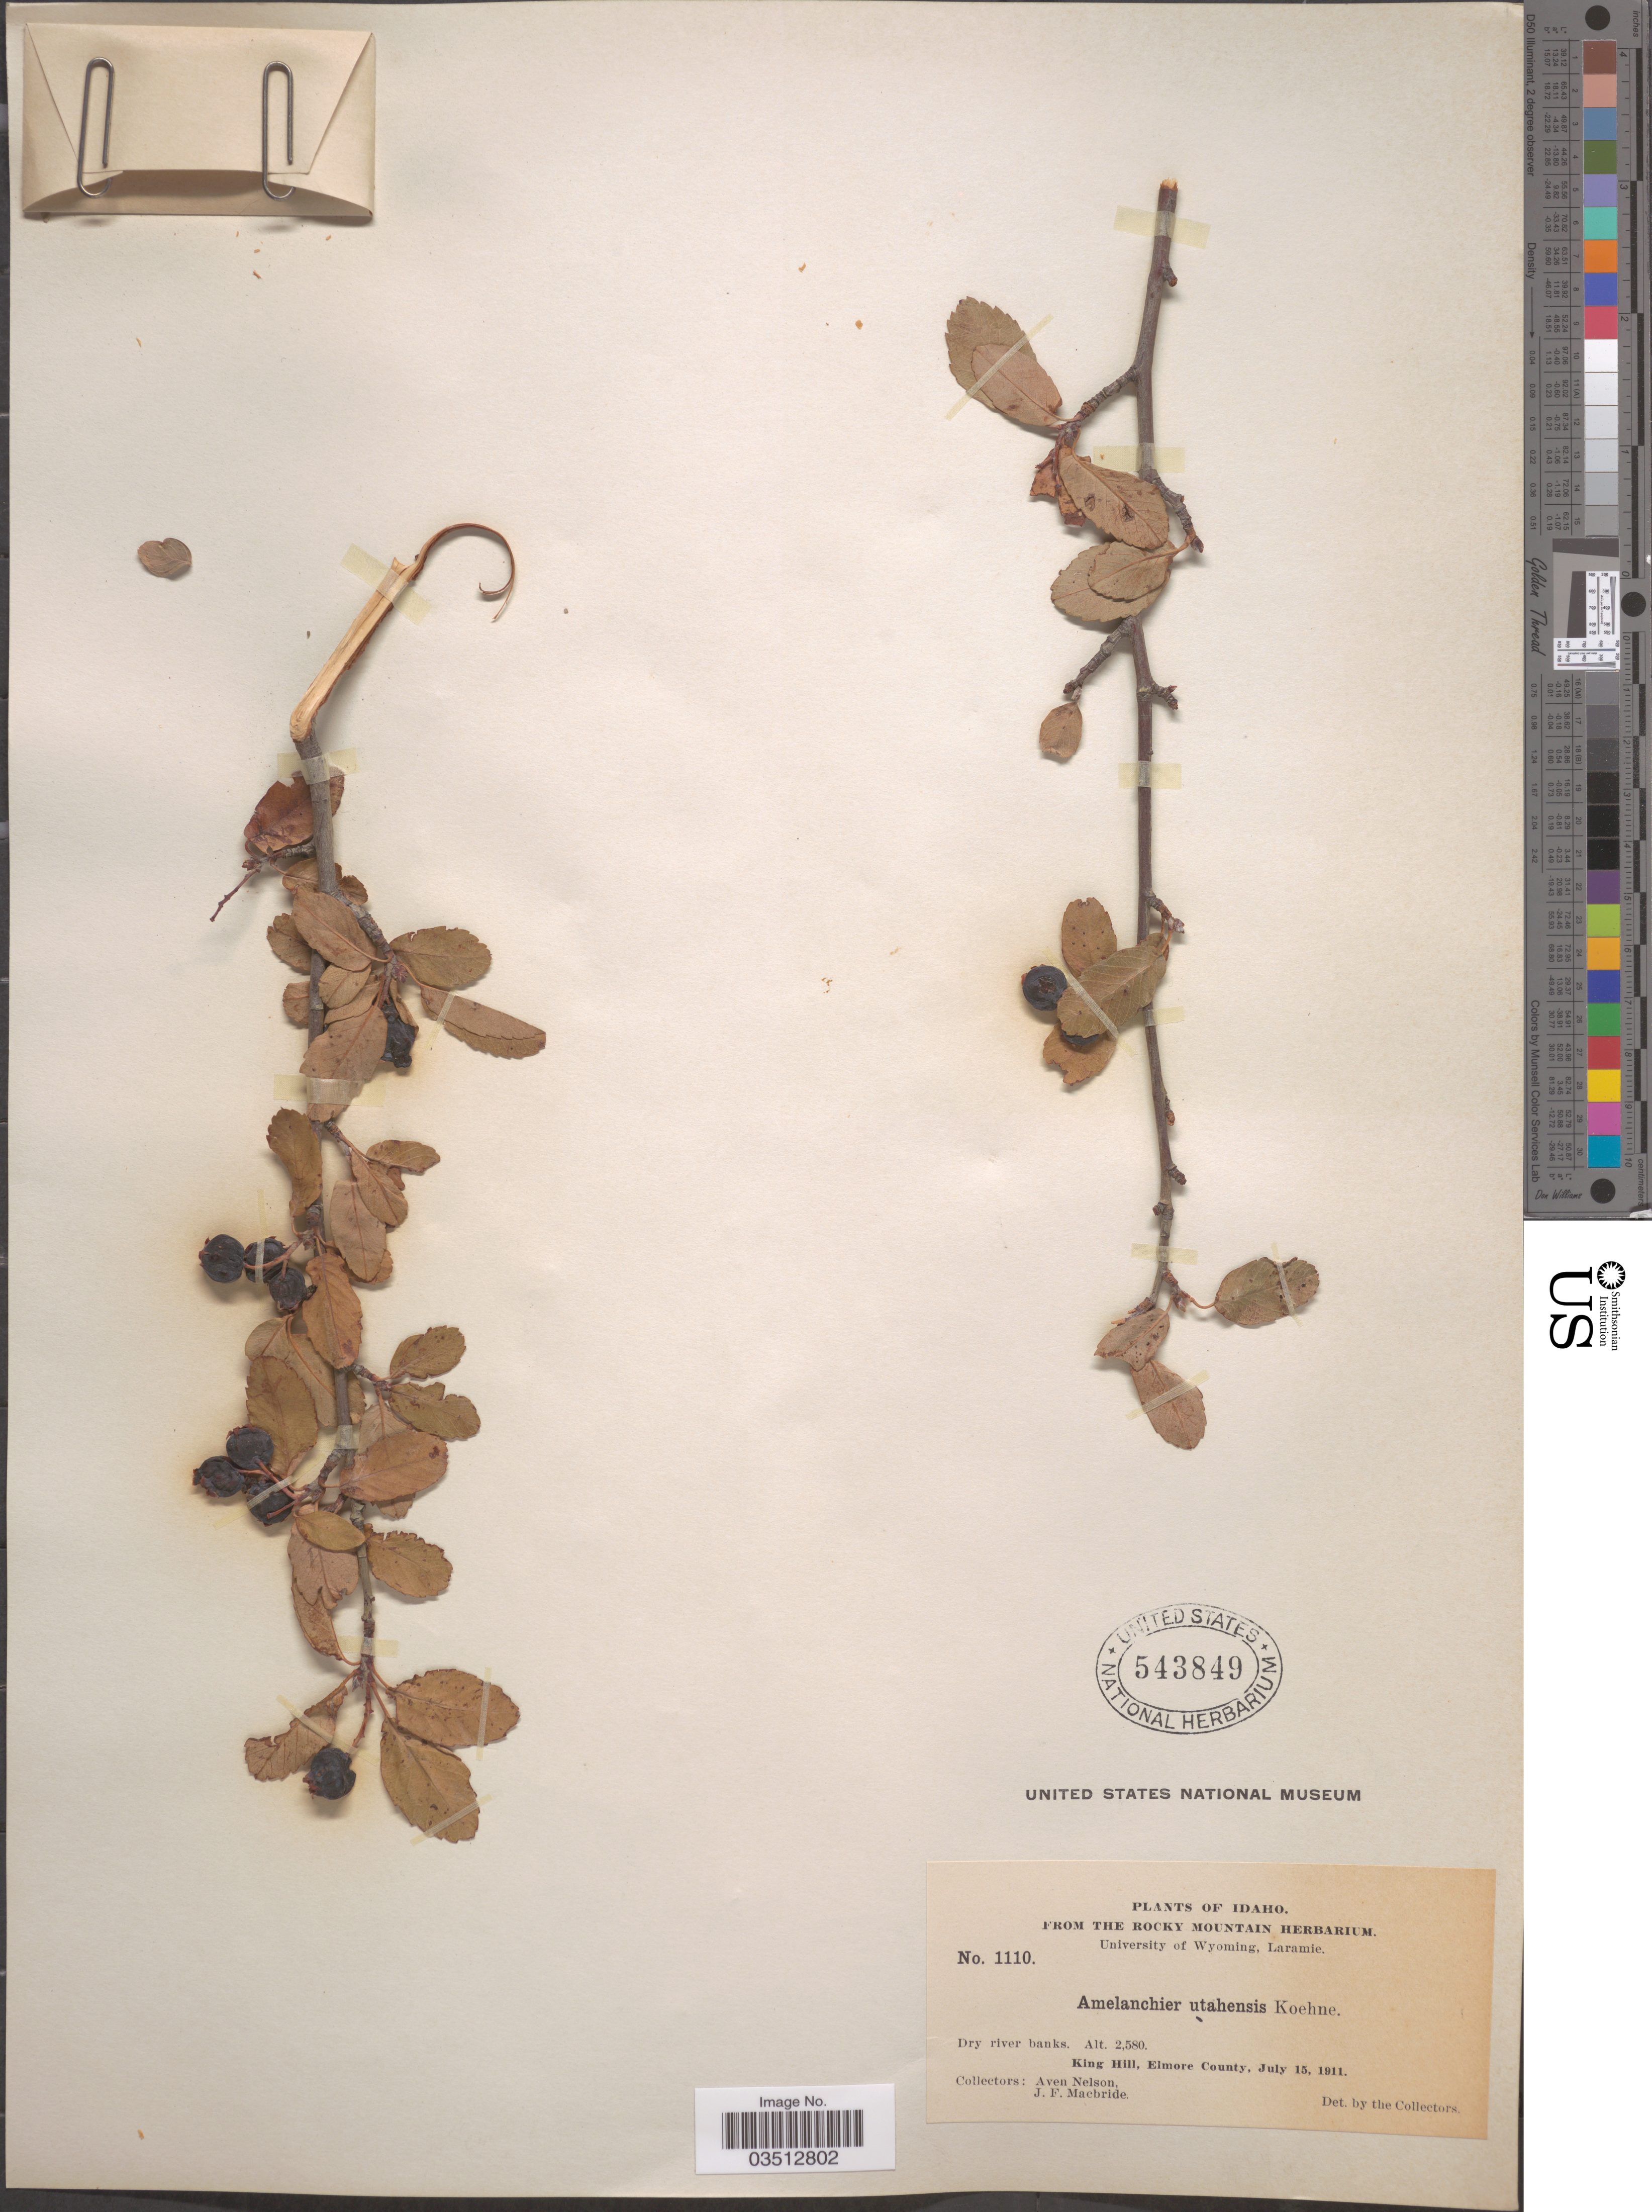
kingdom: Plantae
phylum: Tracheophyta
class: Magnoliopsida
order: Rosales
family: Rosaceae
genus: Amelanchier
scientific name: Amelanchier utahensis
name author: Koehne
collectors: A. Nelson & J. F. Macbride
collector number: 1110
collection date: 1911-07-15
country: United States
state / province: Idaho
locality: King Hill, Elmore County.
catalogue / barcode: US 543849